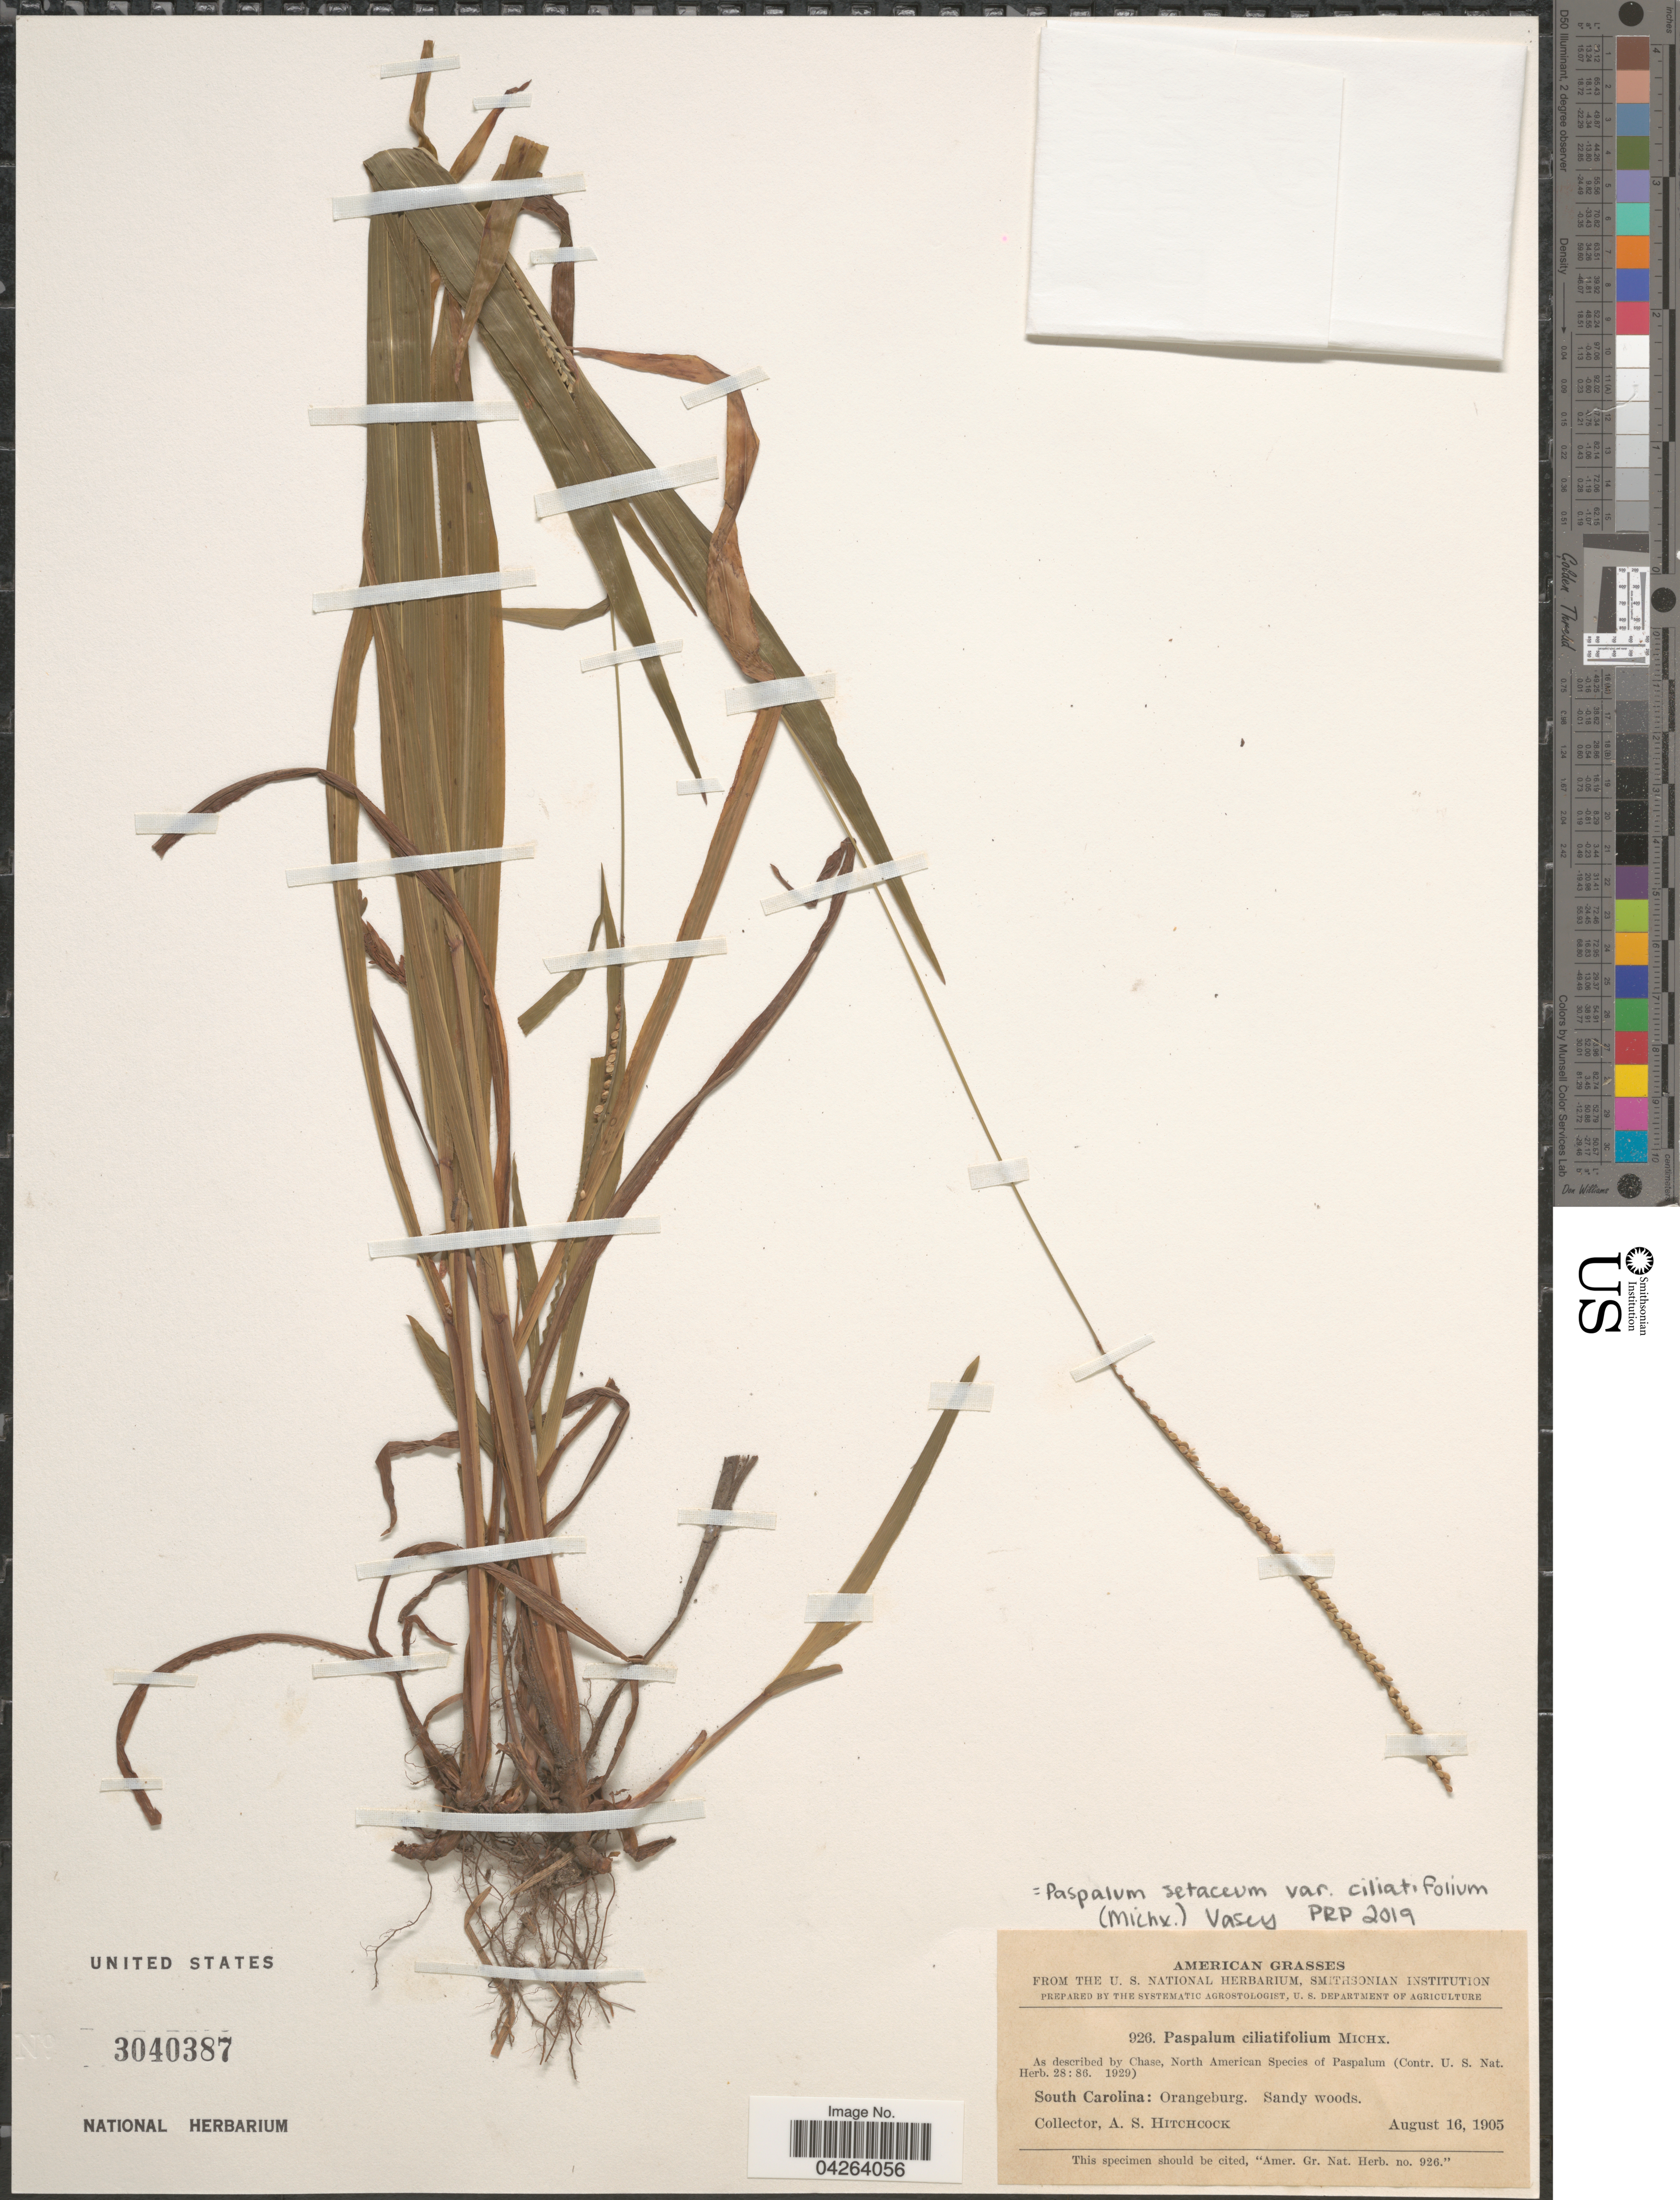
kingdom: Plantae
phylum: Tracheophyta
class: Liliopsida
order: Poales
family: Poaceae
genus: Paspalum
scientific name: Paspalum setaceum var. ciliatifolium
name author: (Michx.) Vasey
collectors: A. S. Hitchcock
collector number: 926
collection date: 1905-08-16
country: United States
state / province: South Carolina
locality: Orangeburg. Sandy woods.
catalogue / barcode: US 3040387